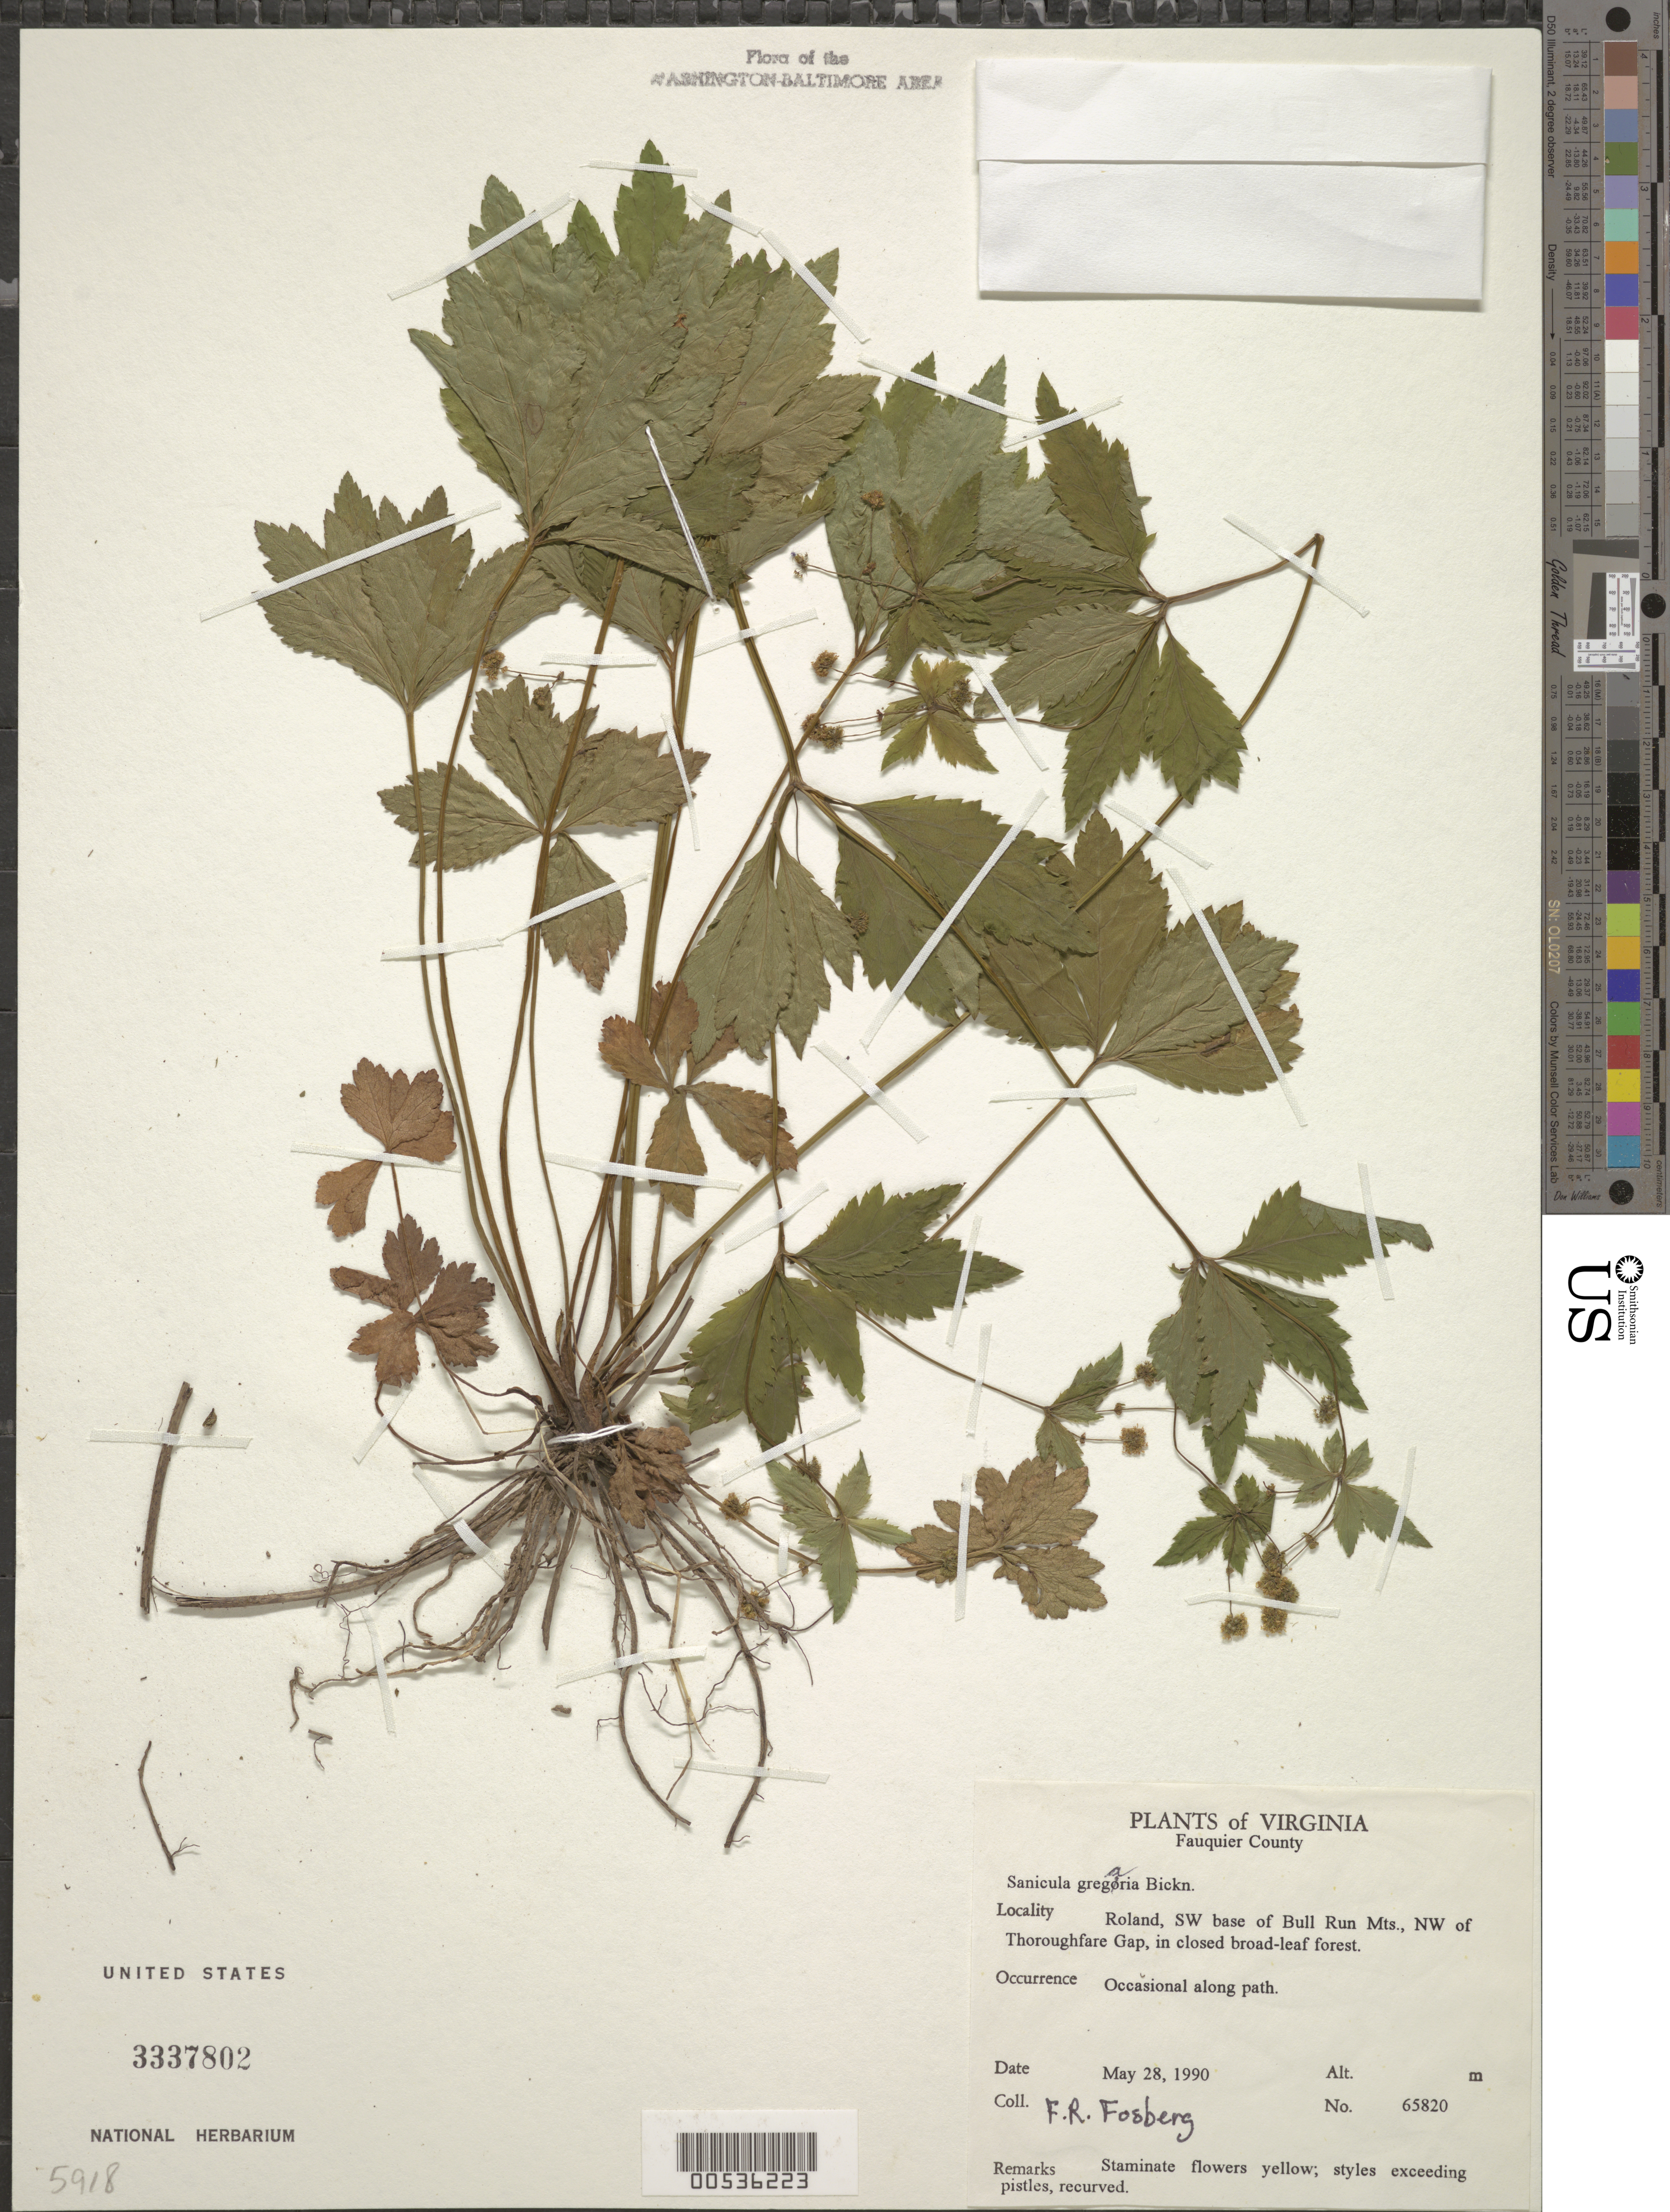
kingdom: Plantae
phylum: Tracheophyta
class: Magnoliopsida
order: Apiales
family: Apiaceae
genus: Sanicula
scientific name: Sanicula odorata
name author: (Raf.) Pryer & Phillippe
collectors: F. R. Fosberg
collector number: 65820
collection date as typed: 28 May 1990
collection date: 1990-05-28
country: United States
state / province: Virginia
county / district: Fauquier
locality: Roland, SW base of Bull Run Mts., NW of Thorofare Gap Bull Run Mts.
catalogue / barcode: US 3337802